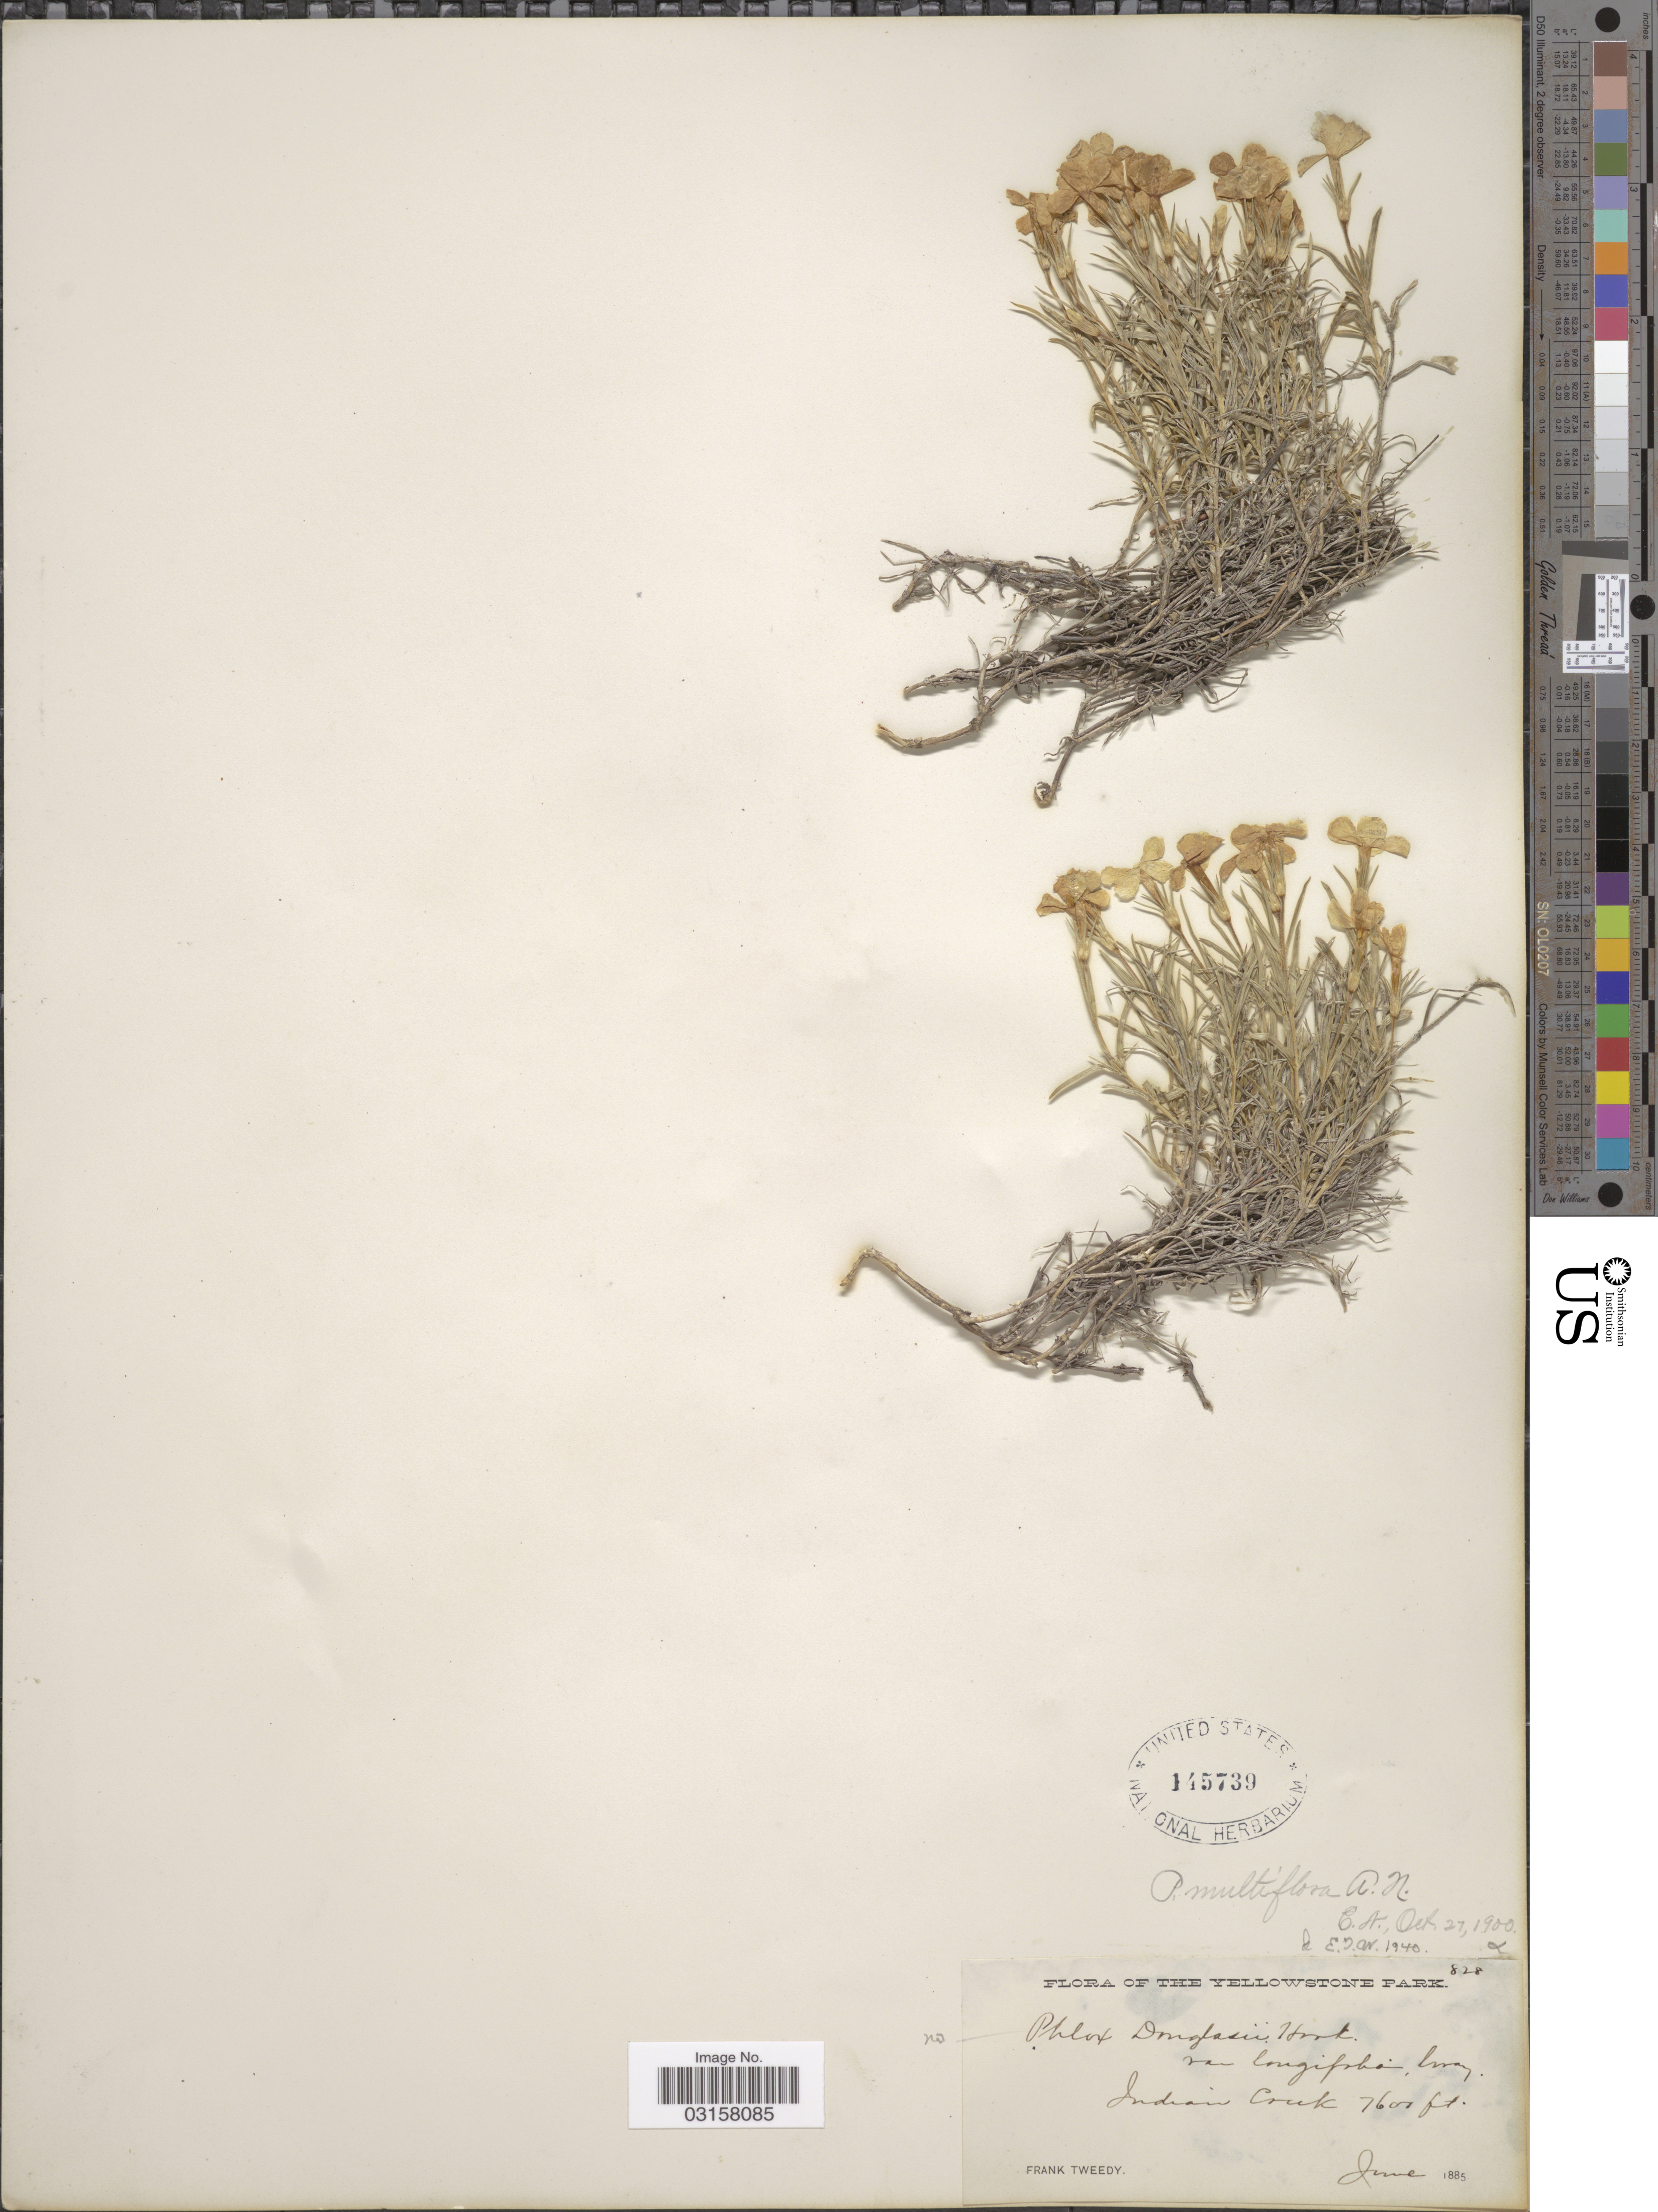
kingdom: Plantae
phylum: Tracheophyta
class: Magnoliopsida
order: Ericales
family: Polemoniaceae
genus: Phlox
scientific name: Phlox multiflora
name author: A. Nelson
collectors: F. Tweedy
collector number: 828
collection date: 1885-06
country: United States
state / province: Wyoming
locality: The Yellowstone Park. Indian Creek.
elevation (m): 2316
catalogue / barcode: US 145739